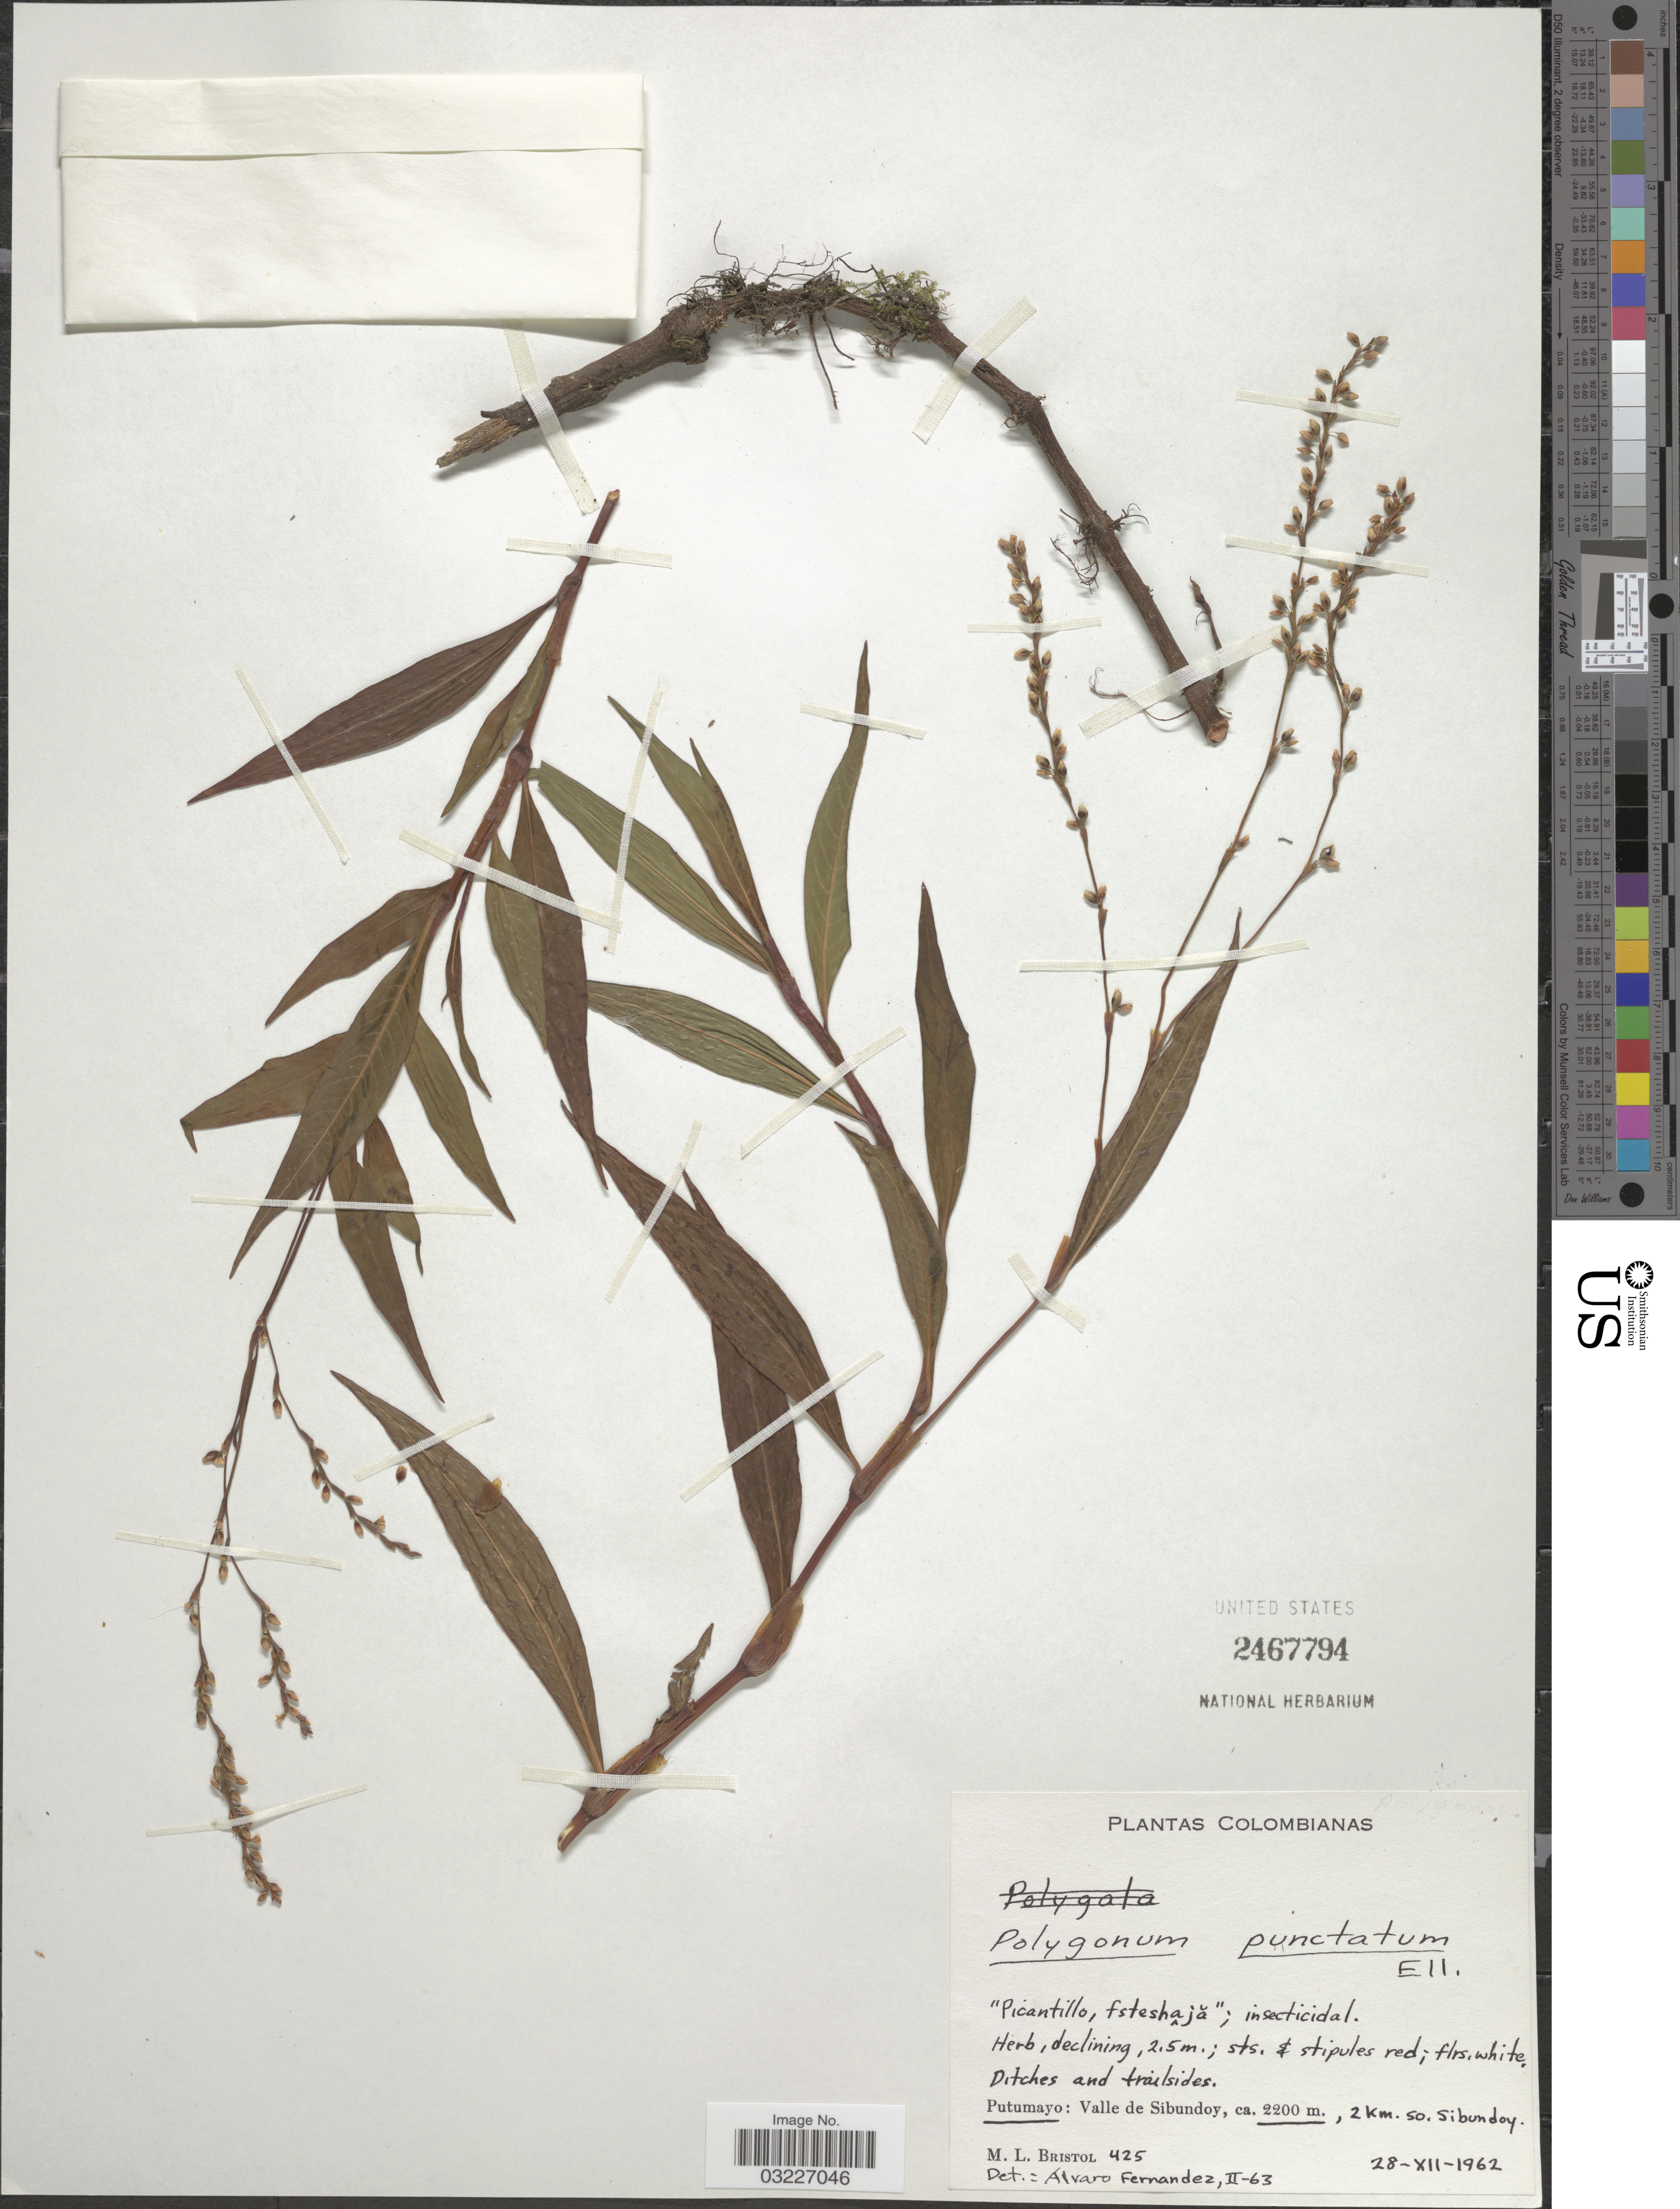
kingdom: Plantae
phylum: Tracheophyta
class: Magnoliopsida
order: Caryophyllales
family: Polygonaceae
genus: Polygonum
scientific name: Polygonum opelousanum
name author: Riddell ex Small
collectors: M. L. Bristol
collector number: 425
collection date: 1962-12-28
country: Colombia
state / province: Putumayo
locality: Valle de Sibundoy, 2 Km. so. Sibundoy.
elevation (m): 2200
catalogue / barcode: US 2467794